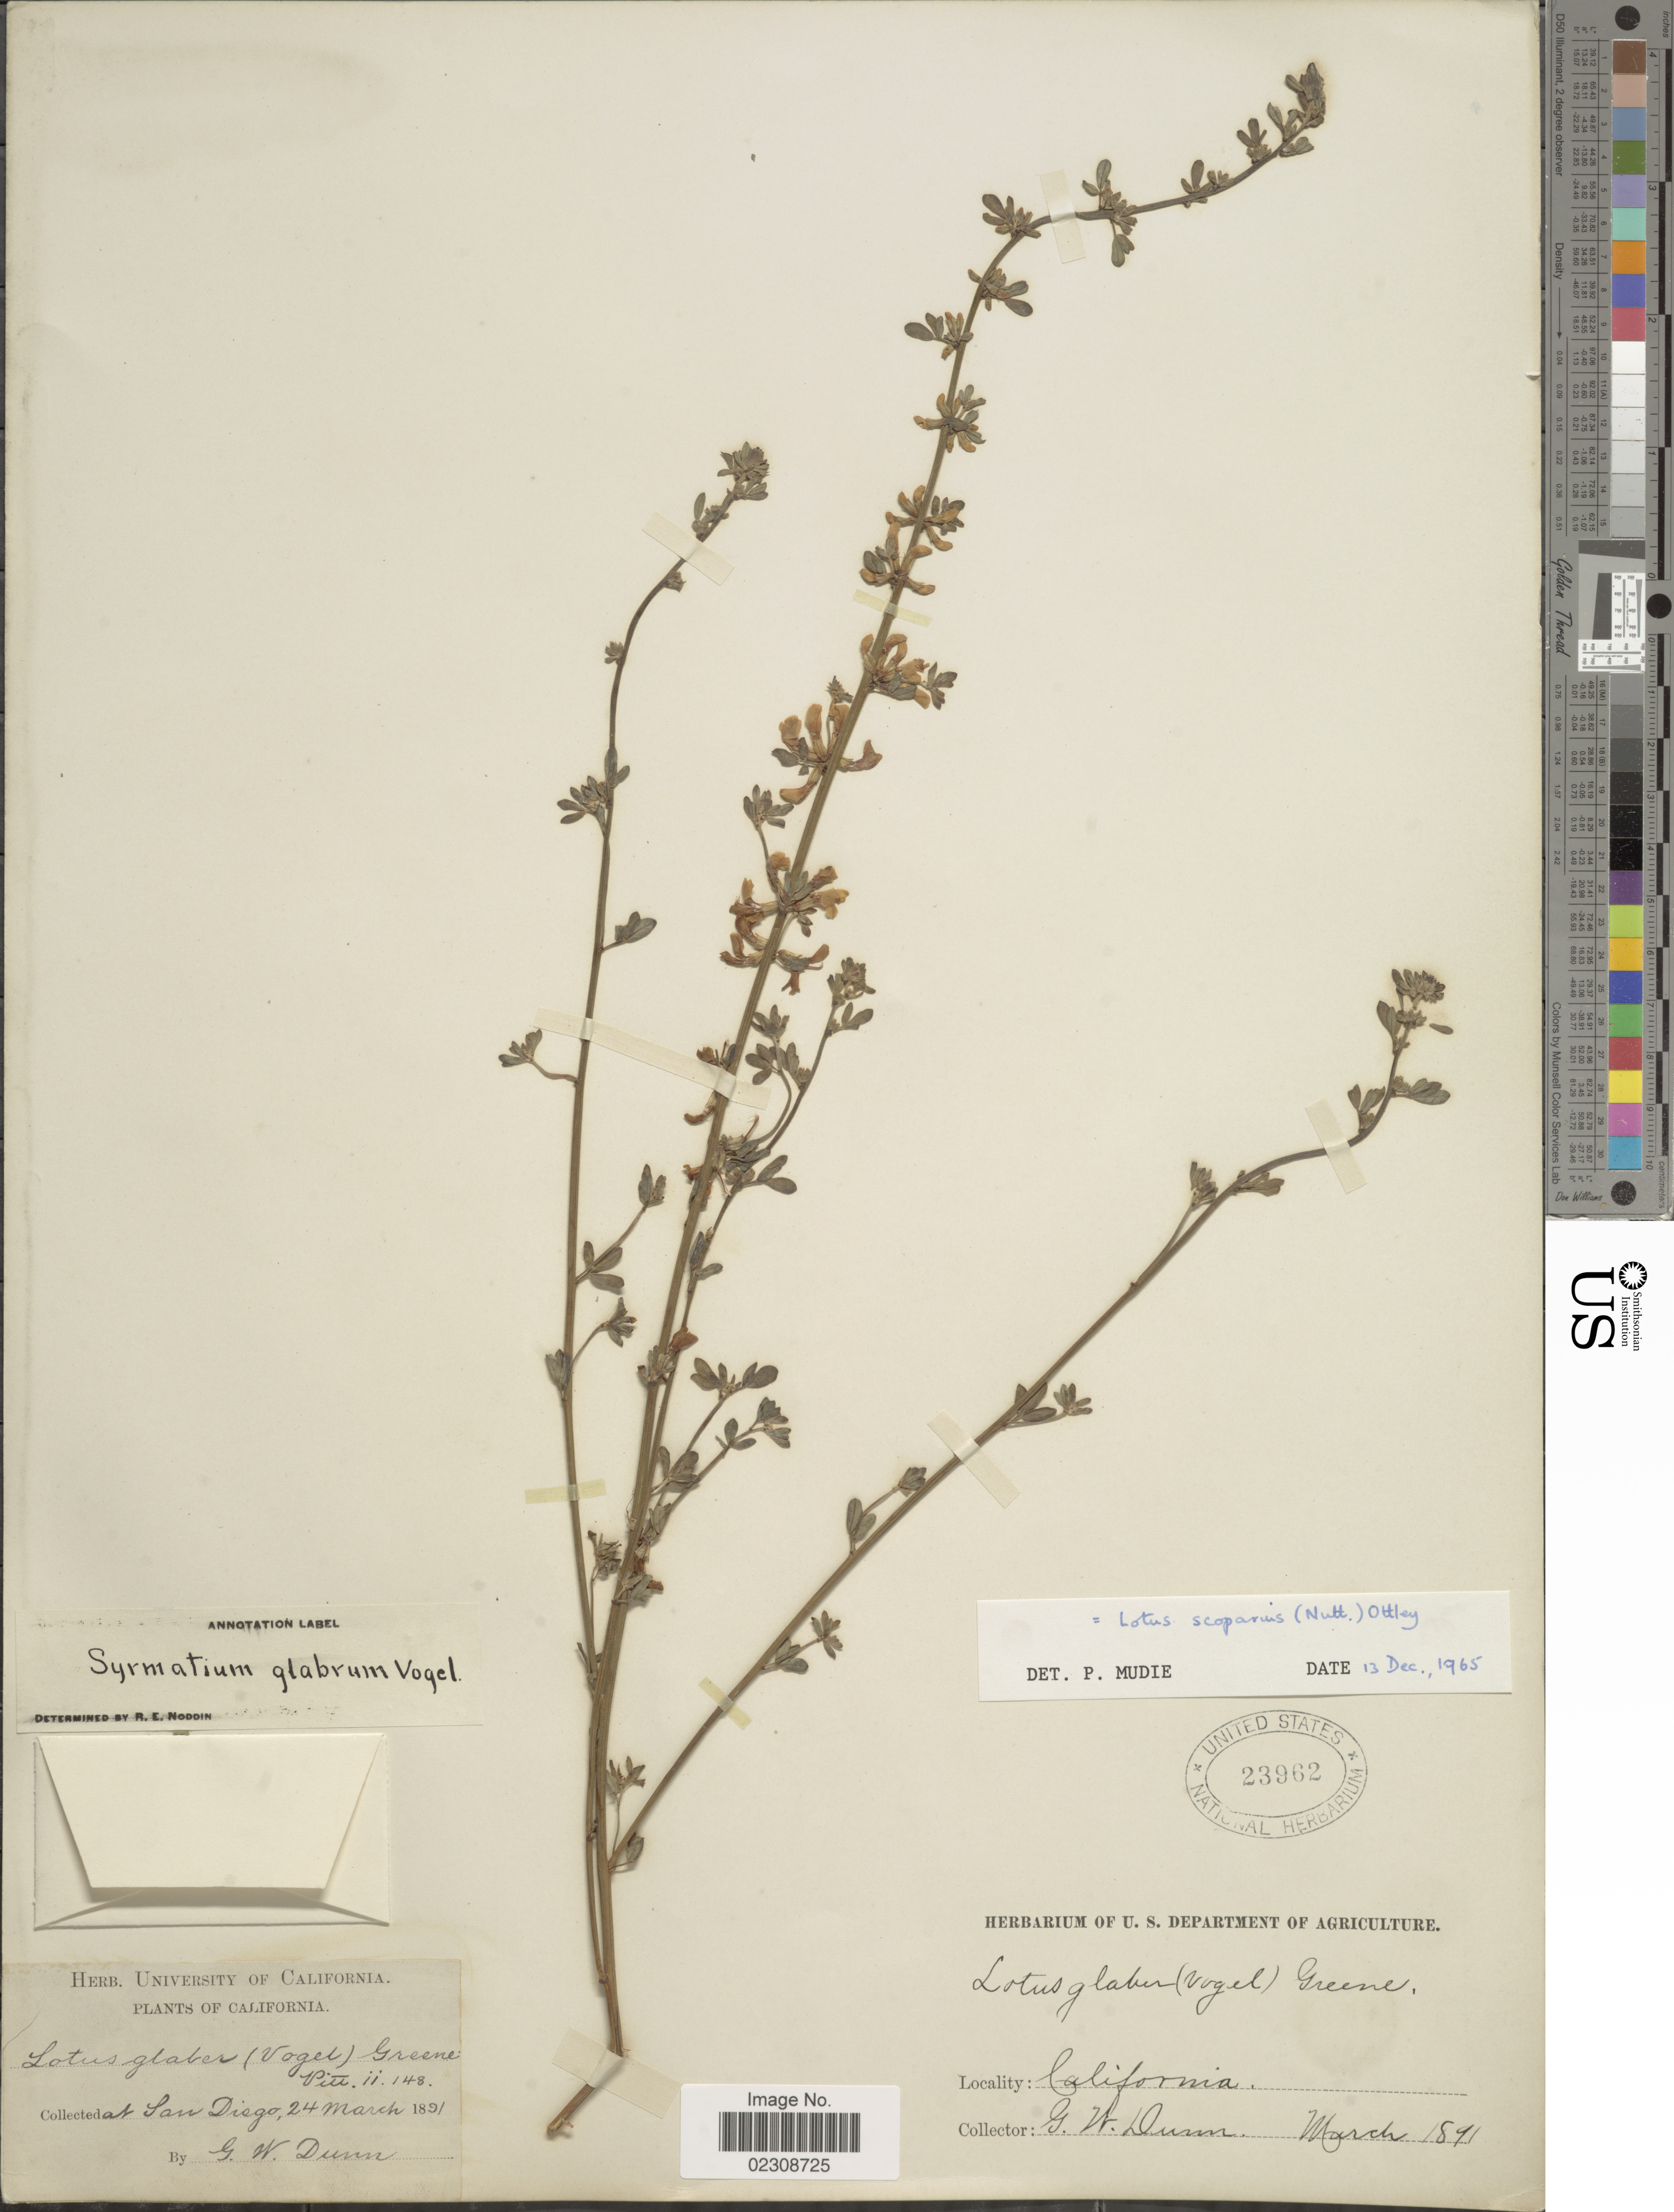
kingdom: Plantae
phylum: Tracheophyta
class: Magnoliopsida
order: Fabales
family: Fabaceae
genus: Syrmatium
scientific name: Syrmatium glabrum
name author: Vogel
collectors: G. W.Dunn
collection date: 1891-03-24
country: United States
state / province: California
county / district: San Diego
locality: San Diego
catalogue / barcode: US 23962